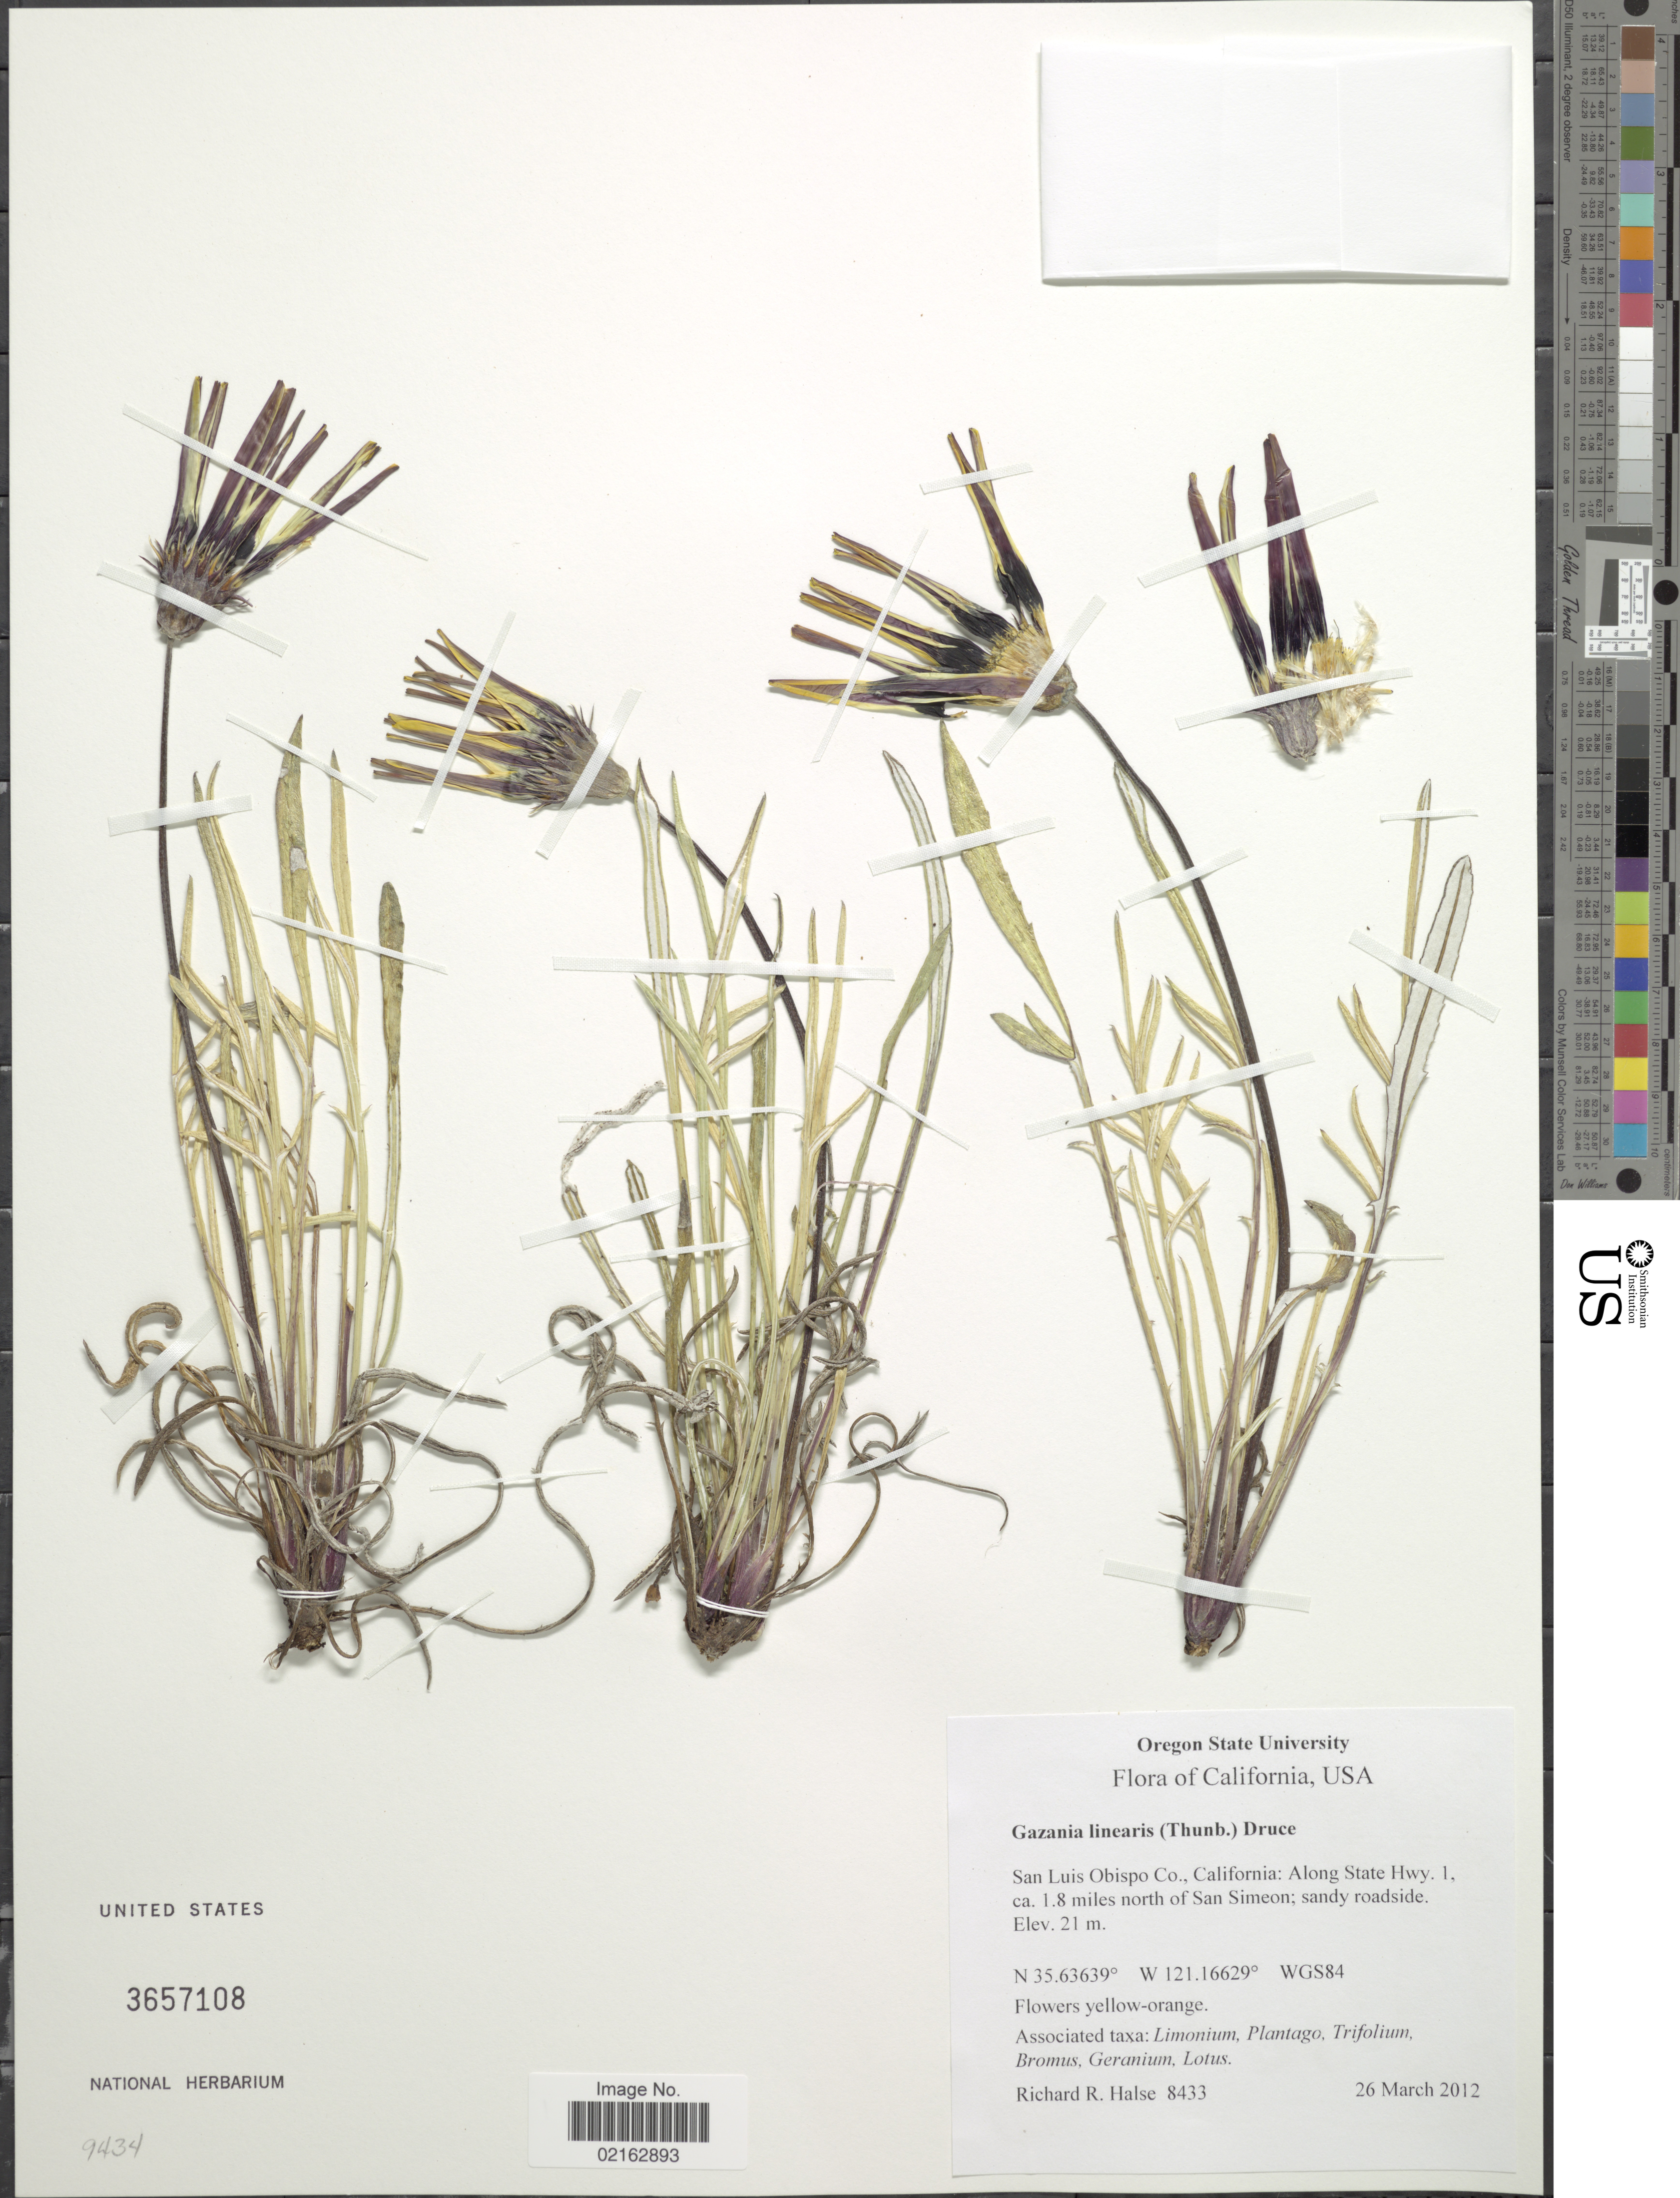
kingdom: Plantae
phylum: Tracheophyta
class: Magnoliopsida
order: Asterales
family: Asteraceae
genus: Gazania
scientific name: Gazania linearis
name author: (Thunb.) Druce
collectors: R. Halse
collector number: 8433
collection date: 2012-03-26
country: United States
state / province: California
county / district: San Luis Obispo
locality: San Luis Obispo Co., California: Along State Hwy. 1, ca. 1.8 miles north of San Simeon; sandy roadside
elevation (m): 21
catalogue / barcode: US 3657108